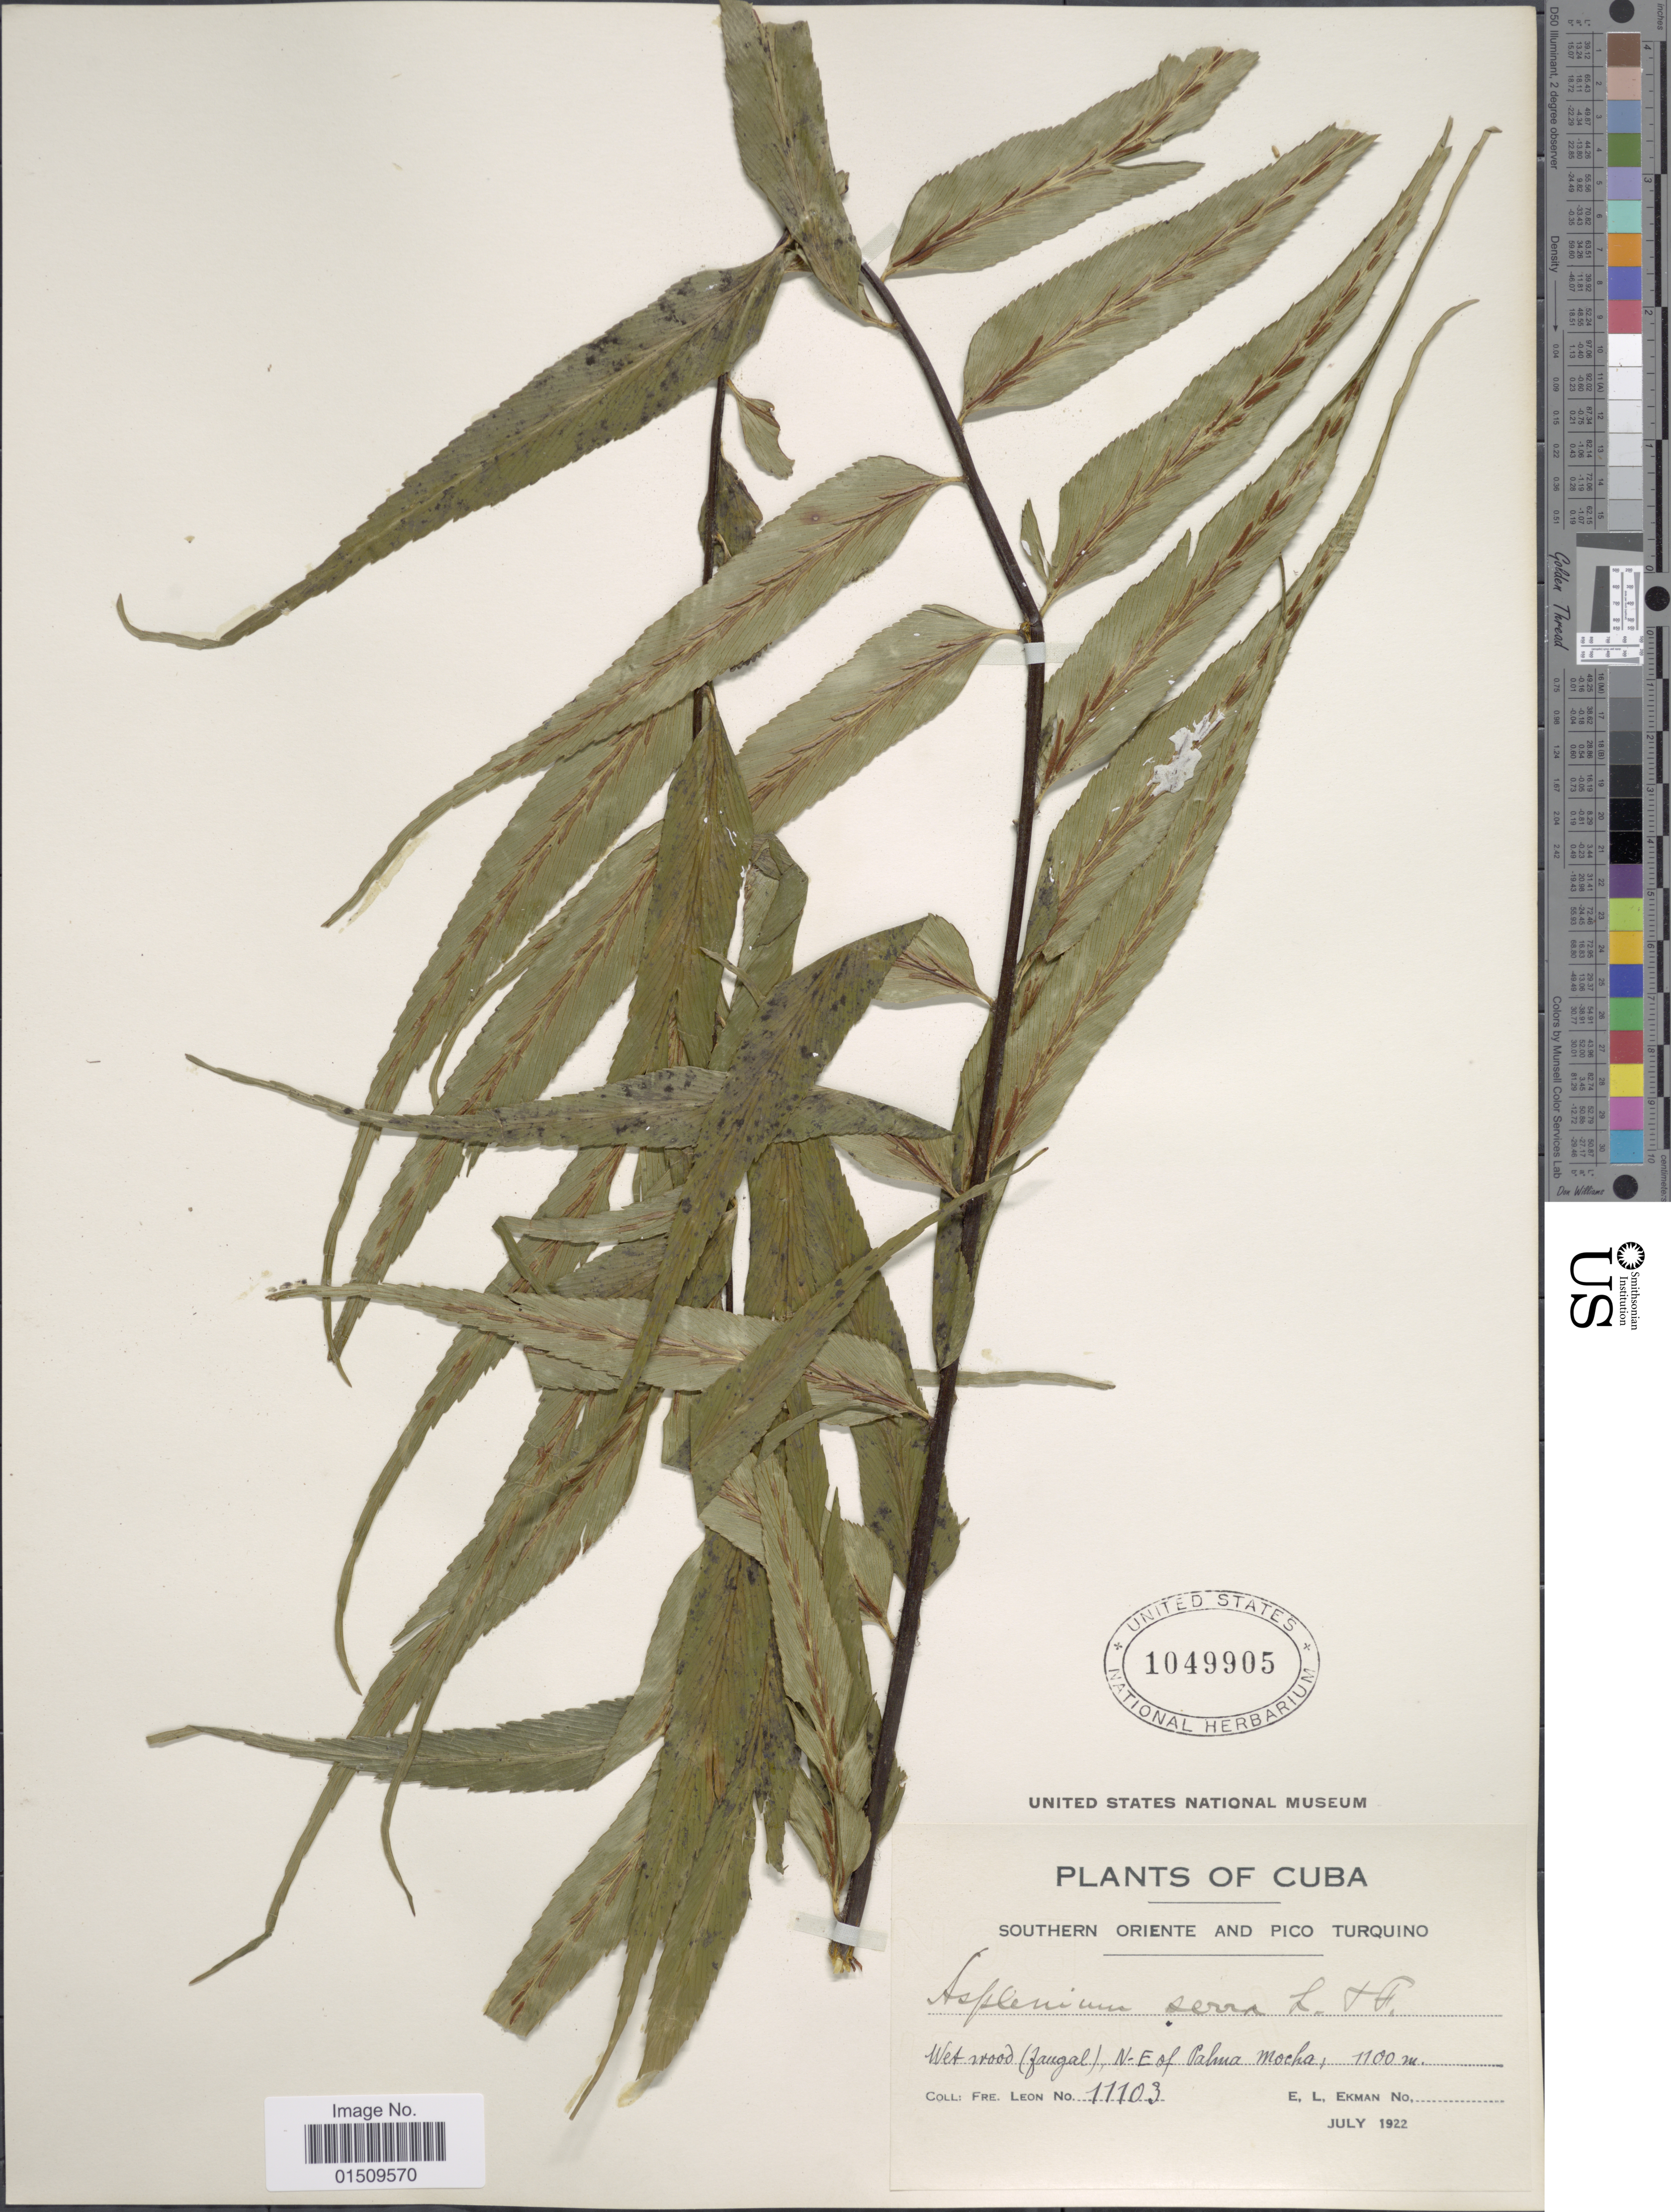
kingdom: Plantae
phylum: Tracheophyta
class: Polypodiopsida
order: Polypodiales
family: Aspleniaceae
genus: Asplenium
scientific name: Asplenium serra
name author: Langsd. & Fisch.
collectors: Bro. León & E. L. Ekman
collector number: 11103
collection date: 1922-07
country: Cuba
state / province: Oriente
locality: Cuba, Southern Oriente and Pico Turquino, wet wood (faugal), N.E. of Palma Mocha.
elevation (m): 1100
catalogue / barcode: US 1049905